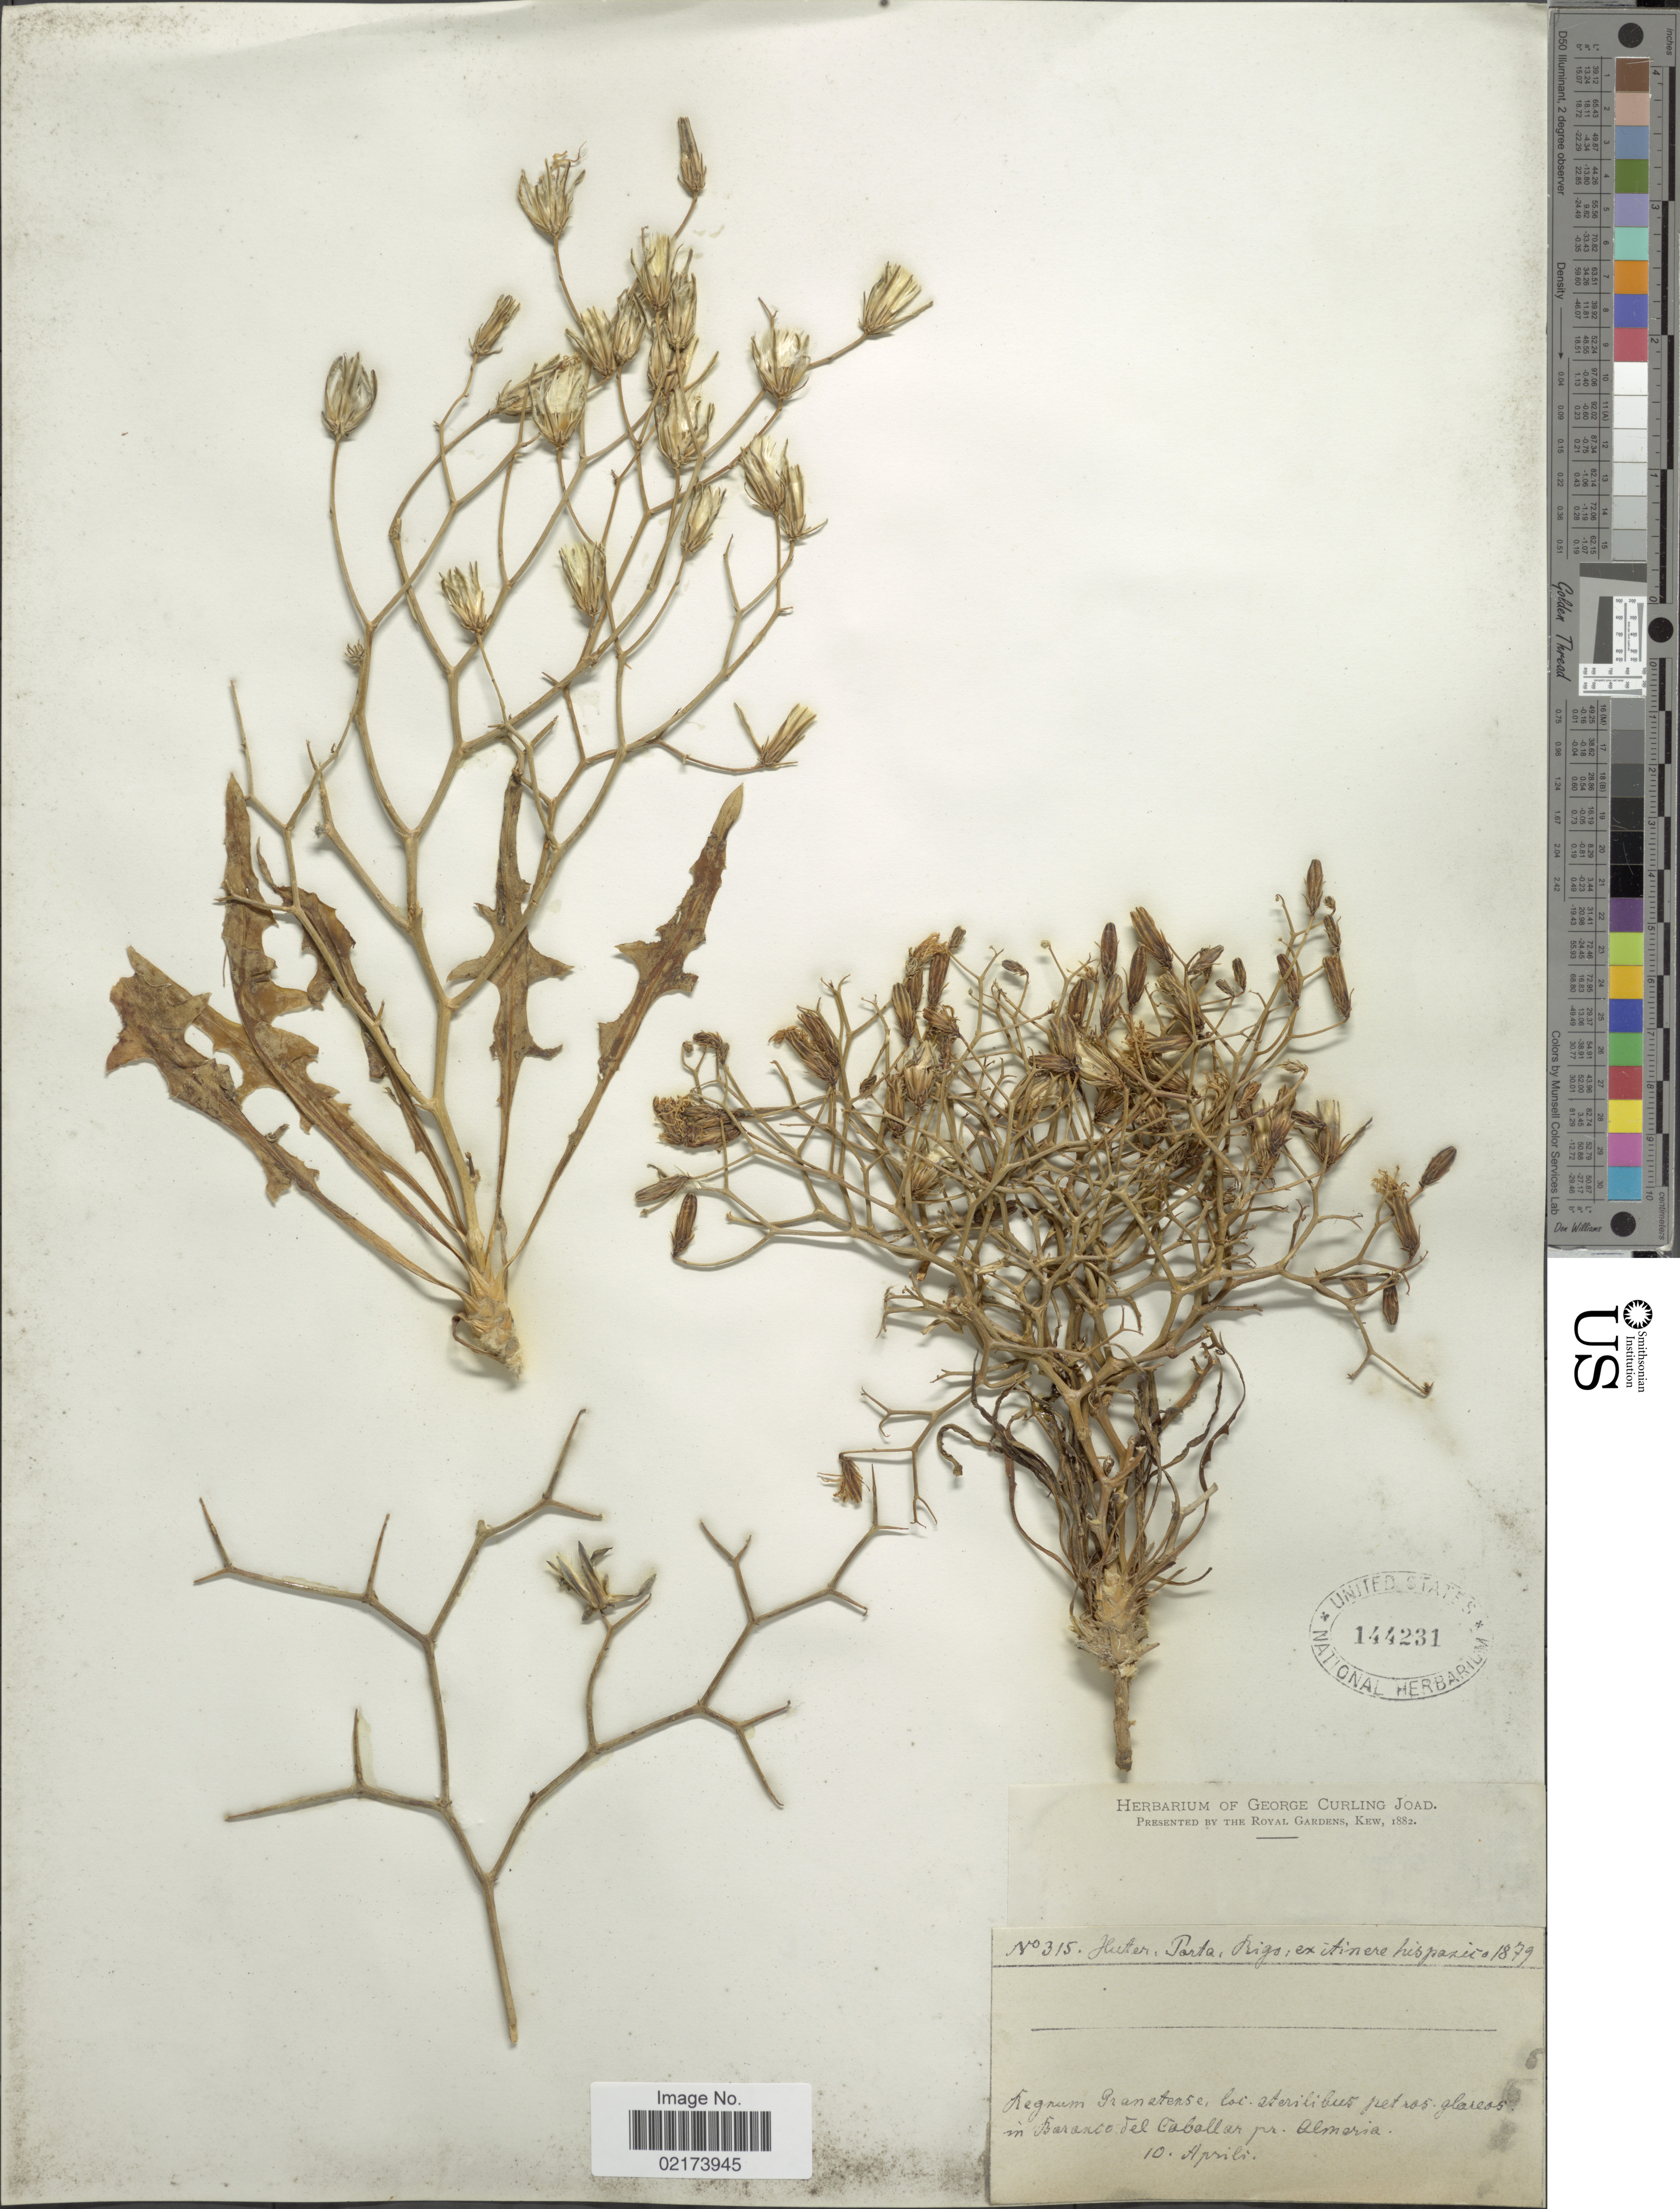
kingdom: Plantae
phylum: Tracheophyta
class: Magnoliopsida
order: Asterales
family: Asteraceae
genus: Lactuca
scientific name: Lactuca sp.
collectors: -. Huter, -- Porta & -- Rigo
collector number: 315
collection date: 1879-04-10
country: Spain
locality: Hispanica, Baranco del Caballar pr. Almeria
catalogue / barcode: US 144231